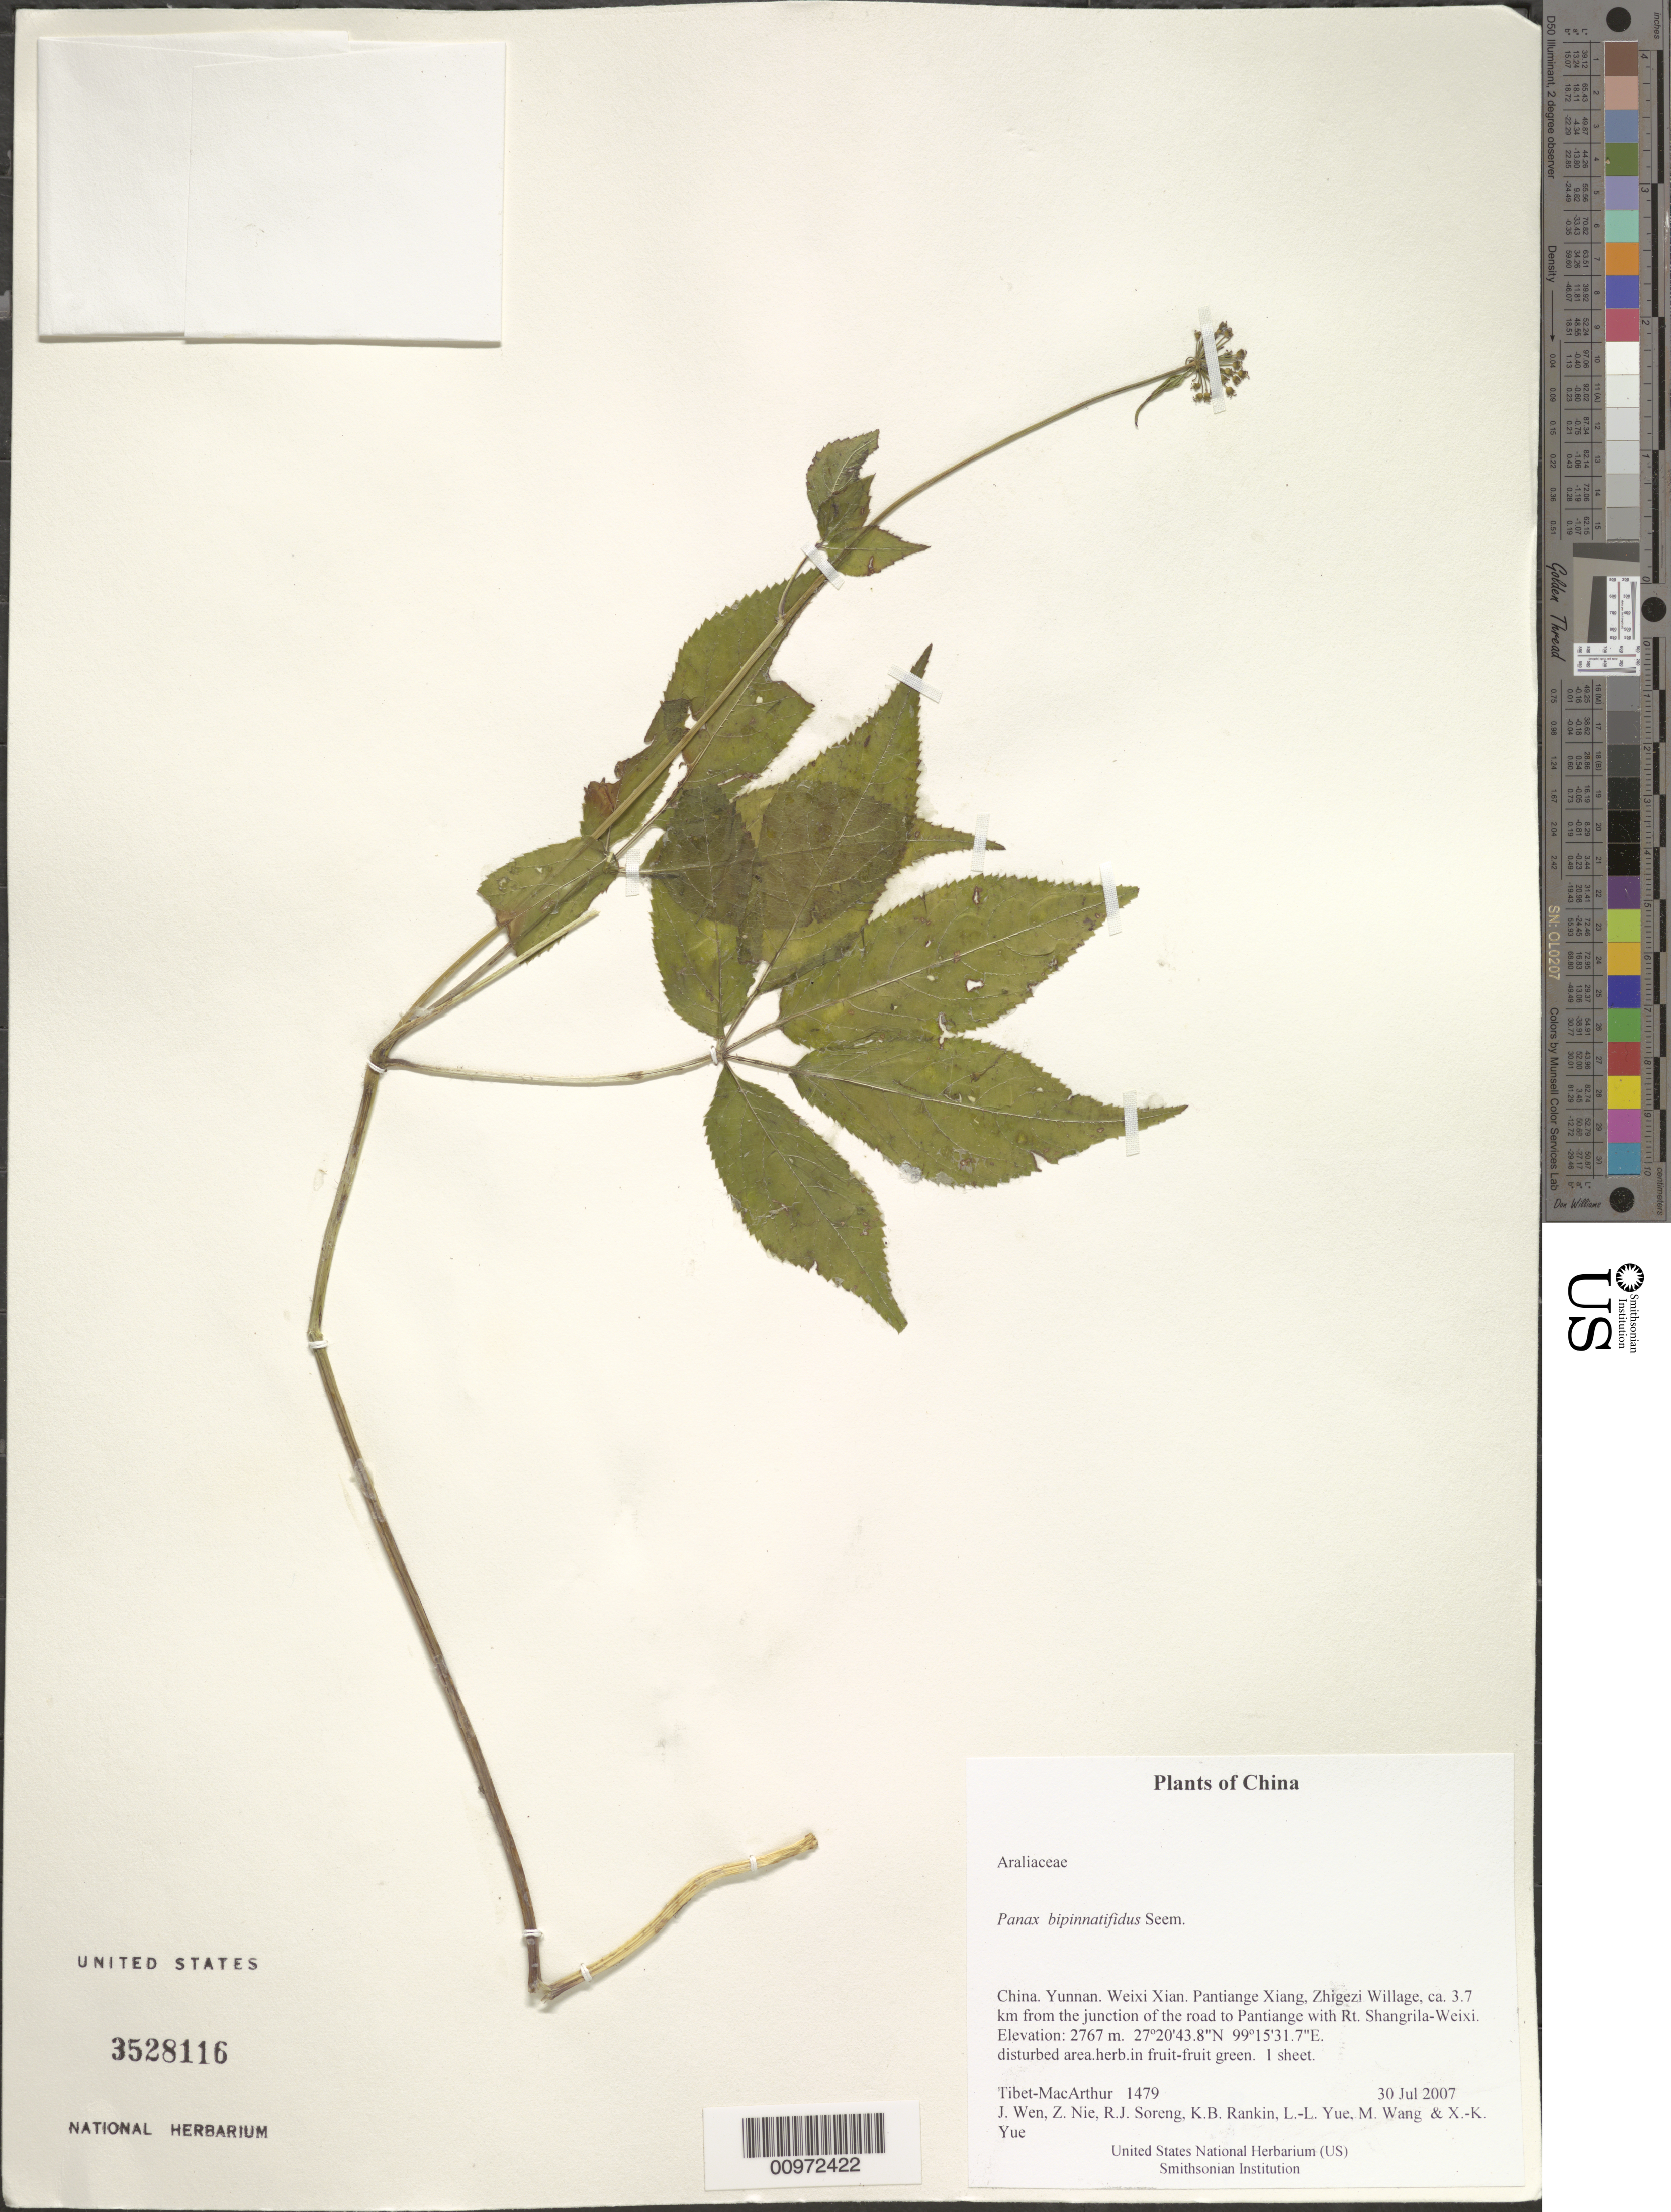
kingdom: Plantae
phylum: Tracheophyta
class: Magnoliopsida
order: Apiales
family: Araliaceae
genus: Panax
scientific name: Panax bipinnatifidus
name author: Seem.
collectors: Tibet-MacArthur, J. Wen, Z. Nie, R. J. Soreng, K. Rankin, L. Yue, M. Wang & X. Yue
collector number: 1479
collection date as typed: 30 Jul 2007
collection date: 2007-07-30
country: China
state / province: Yunnan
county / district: Weixi Xian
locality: Pantiange Xiang, Zhigezi Willage, ca. 3.7 km from the junction of the road to Pantiange with Rt. Shangrila-Weixi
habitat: disturbed area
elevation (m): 2767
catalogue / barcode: US 3528116